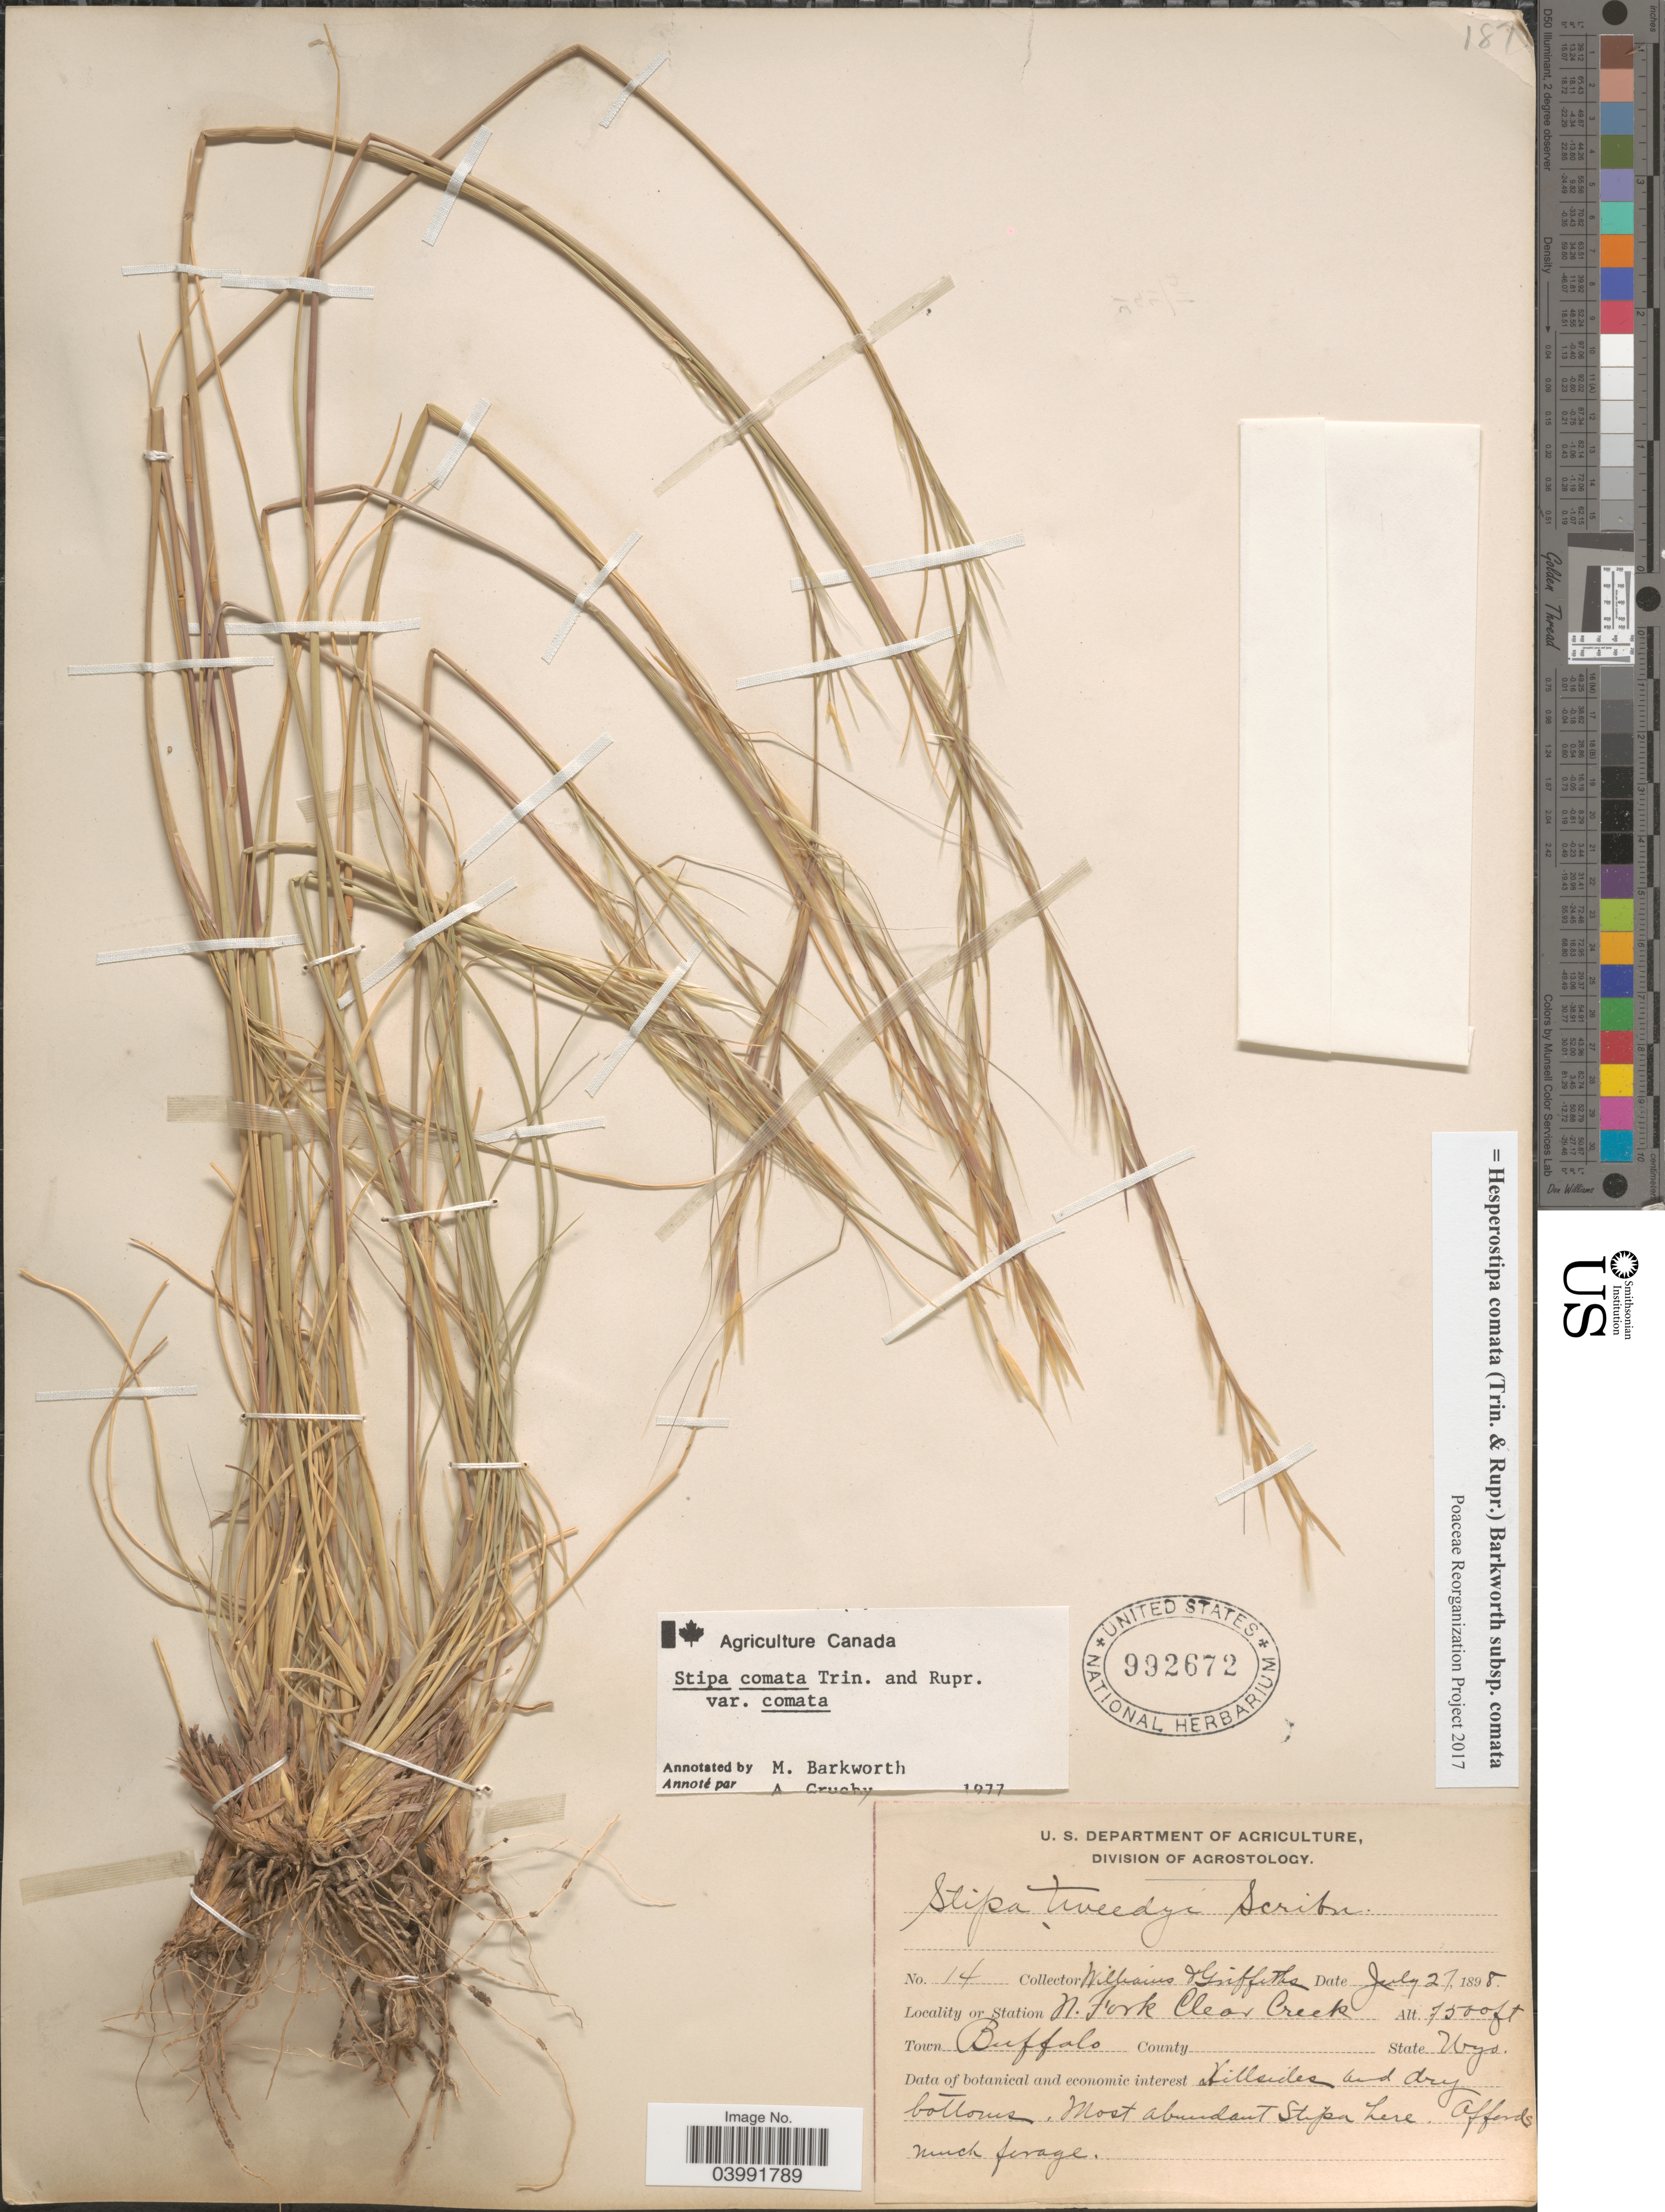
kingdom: Plantae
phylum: Tracheophyta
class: Liliopsida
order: Poales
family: Poaceae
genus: Hesperostipa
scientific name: Hesperostipa comata subsp. comata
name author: (Trin. & Rupr.) Barkworth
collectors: -- Williams & -- Griffiths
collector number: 14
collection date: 1898-07-27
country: United States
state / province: Wyoming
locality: Station N. Fork Clear Creek. Town Buffalo.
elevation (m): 2286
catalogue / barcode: US 992672